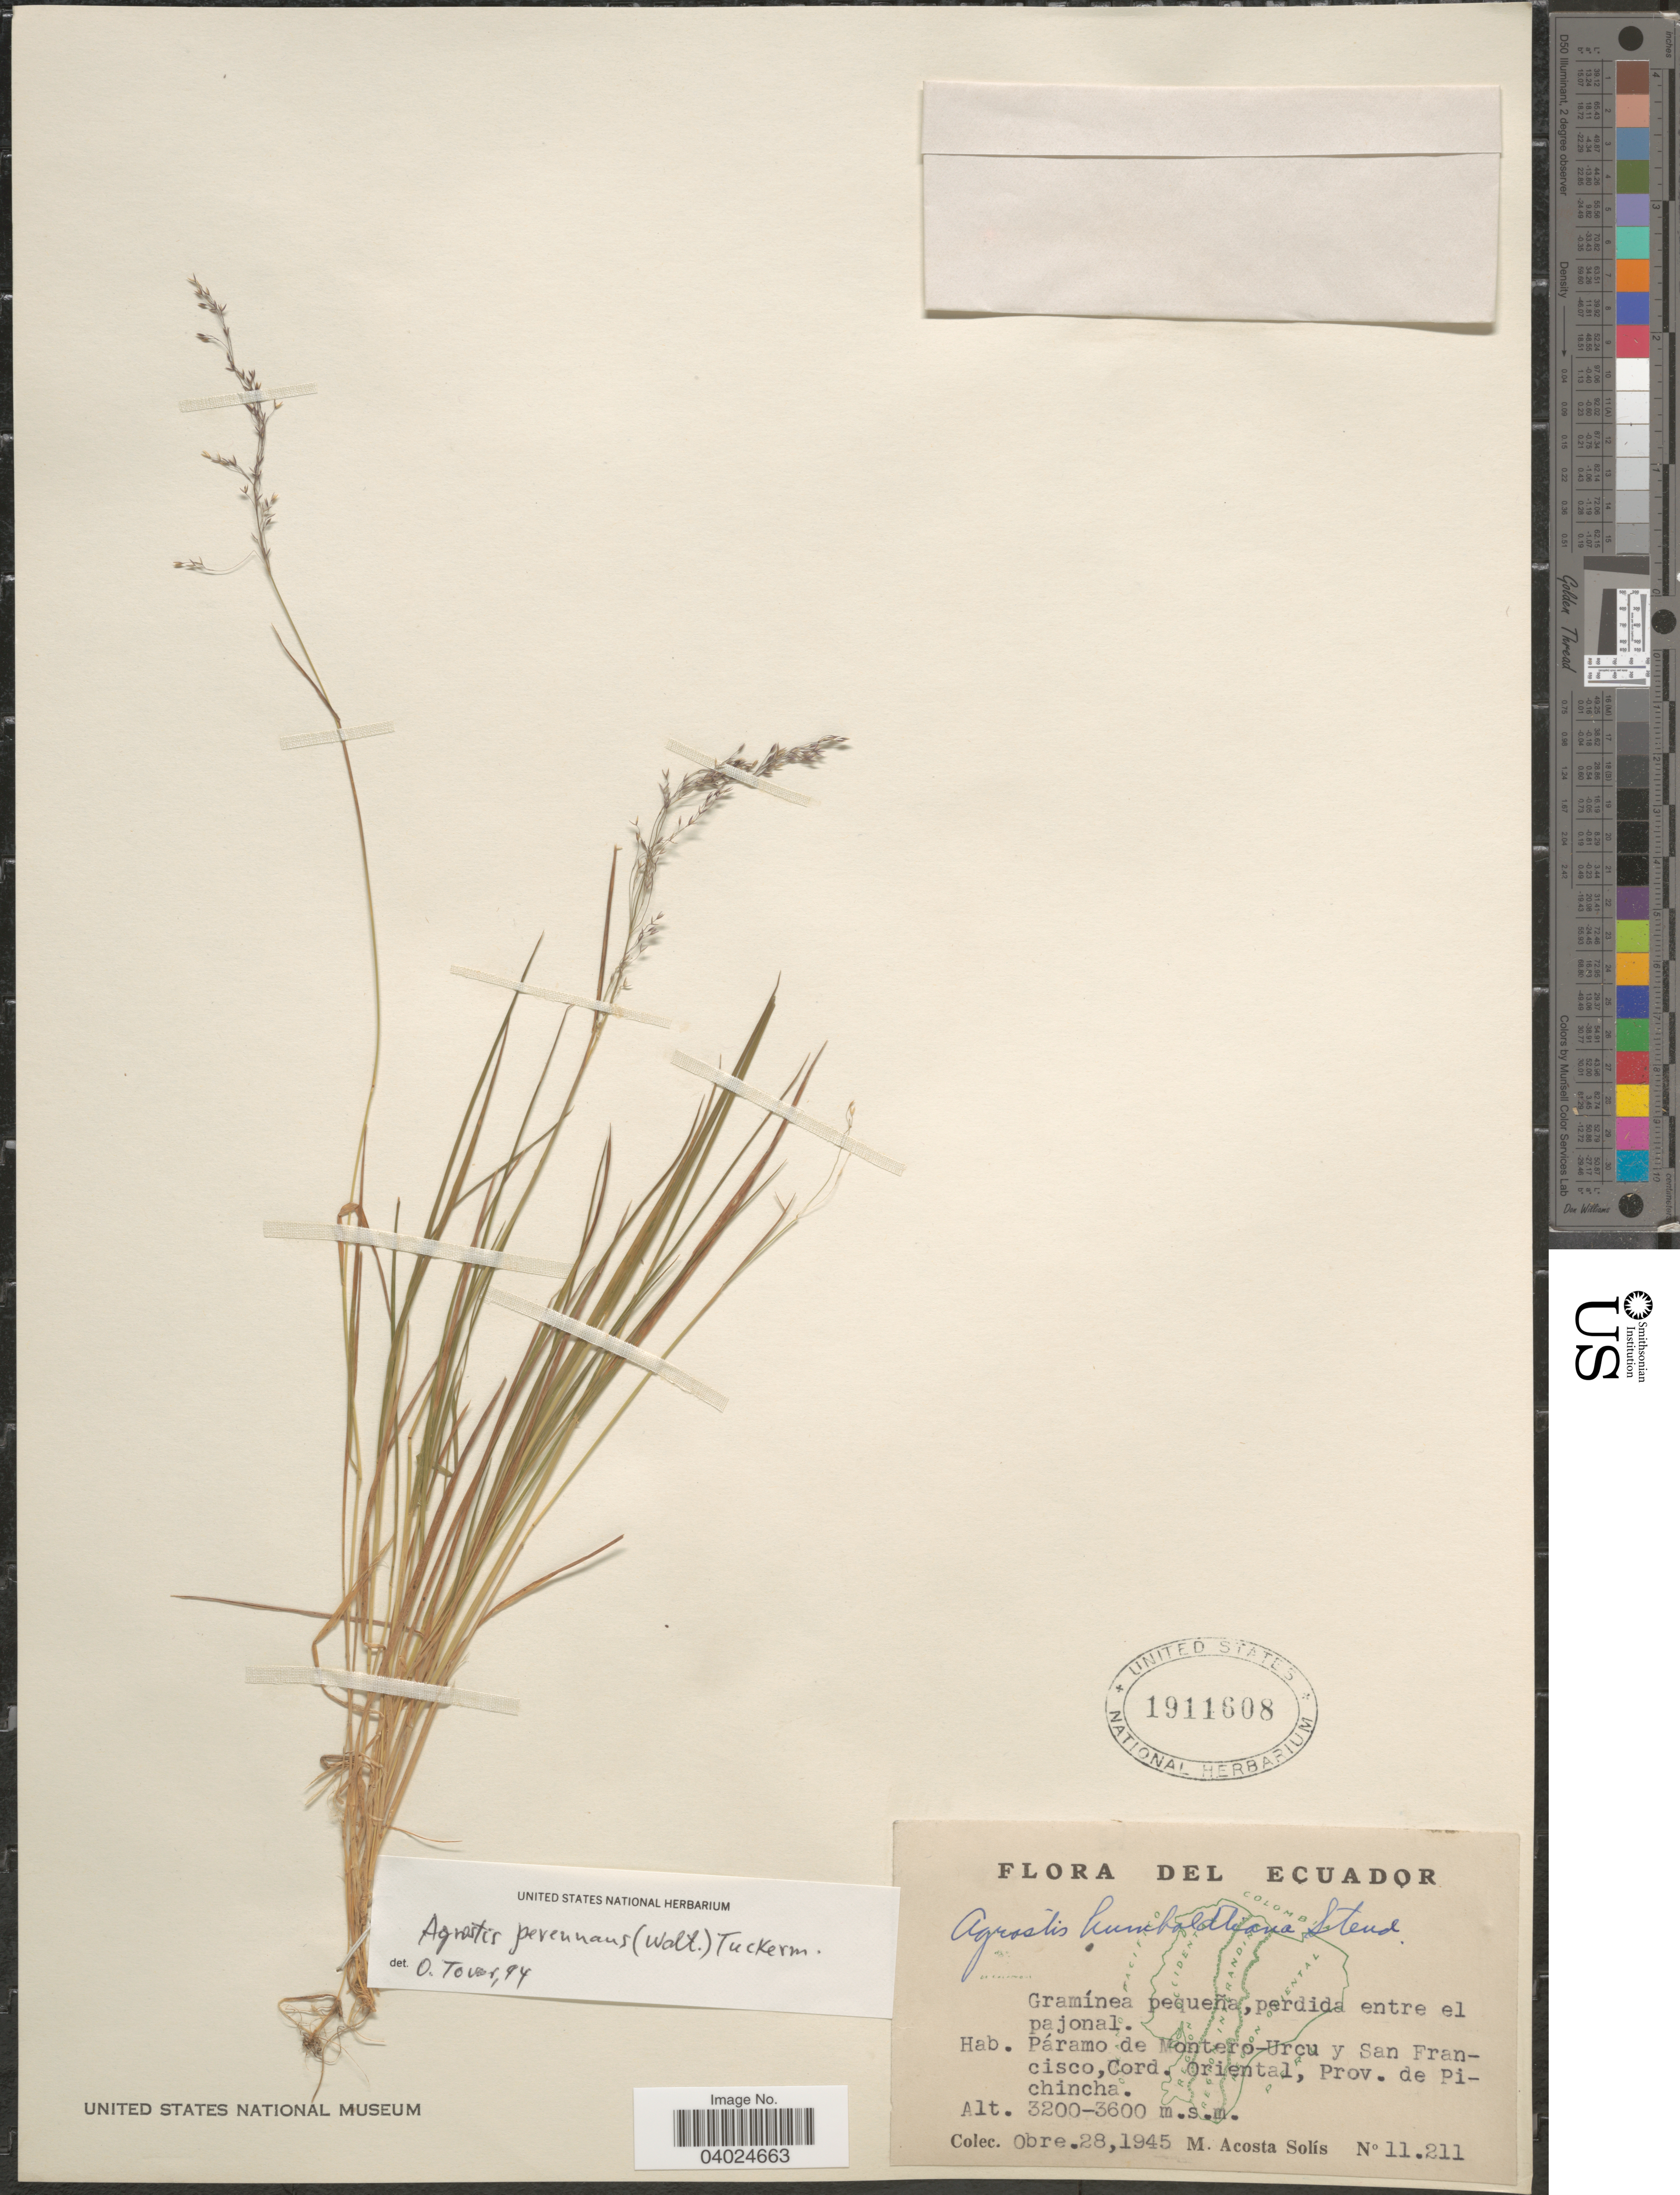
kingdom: Plantae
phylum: Tracheophyta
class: Liliopsida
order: Poales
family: Poaceae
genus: Agrostis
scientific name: Agrostis perennans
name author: (Walter) Tuck.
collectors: M. Acosta Solis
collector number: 11211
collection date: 1945-10-28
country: Ecuador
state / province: Pichincha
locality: Páramo de Montero-Urcu y San Francisco, Cord. Oriental.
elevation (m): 3200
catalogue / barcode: US 1911608